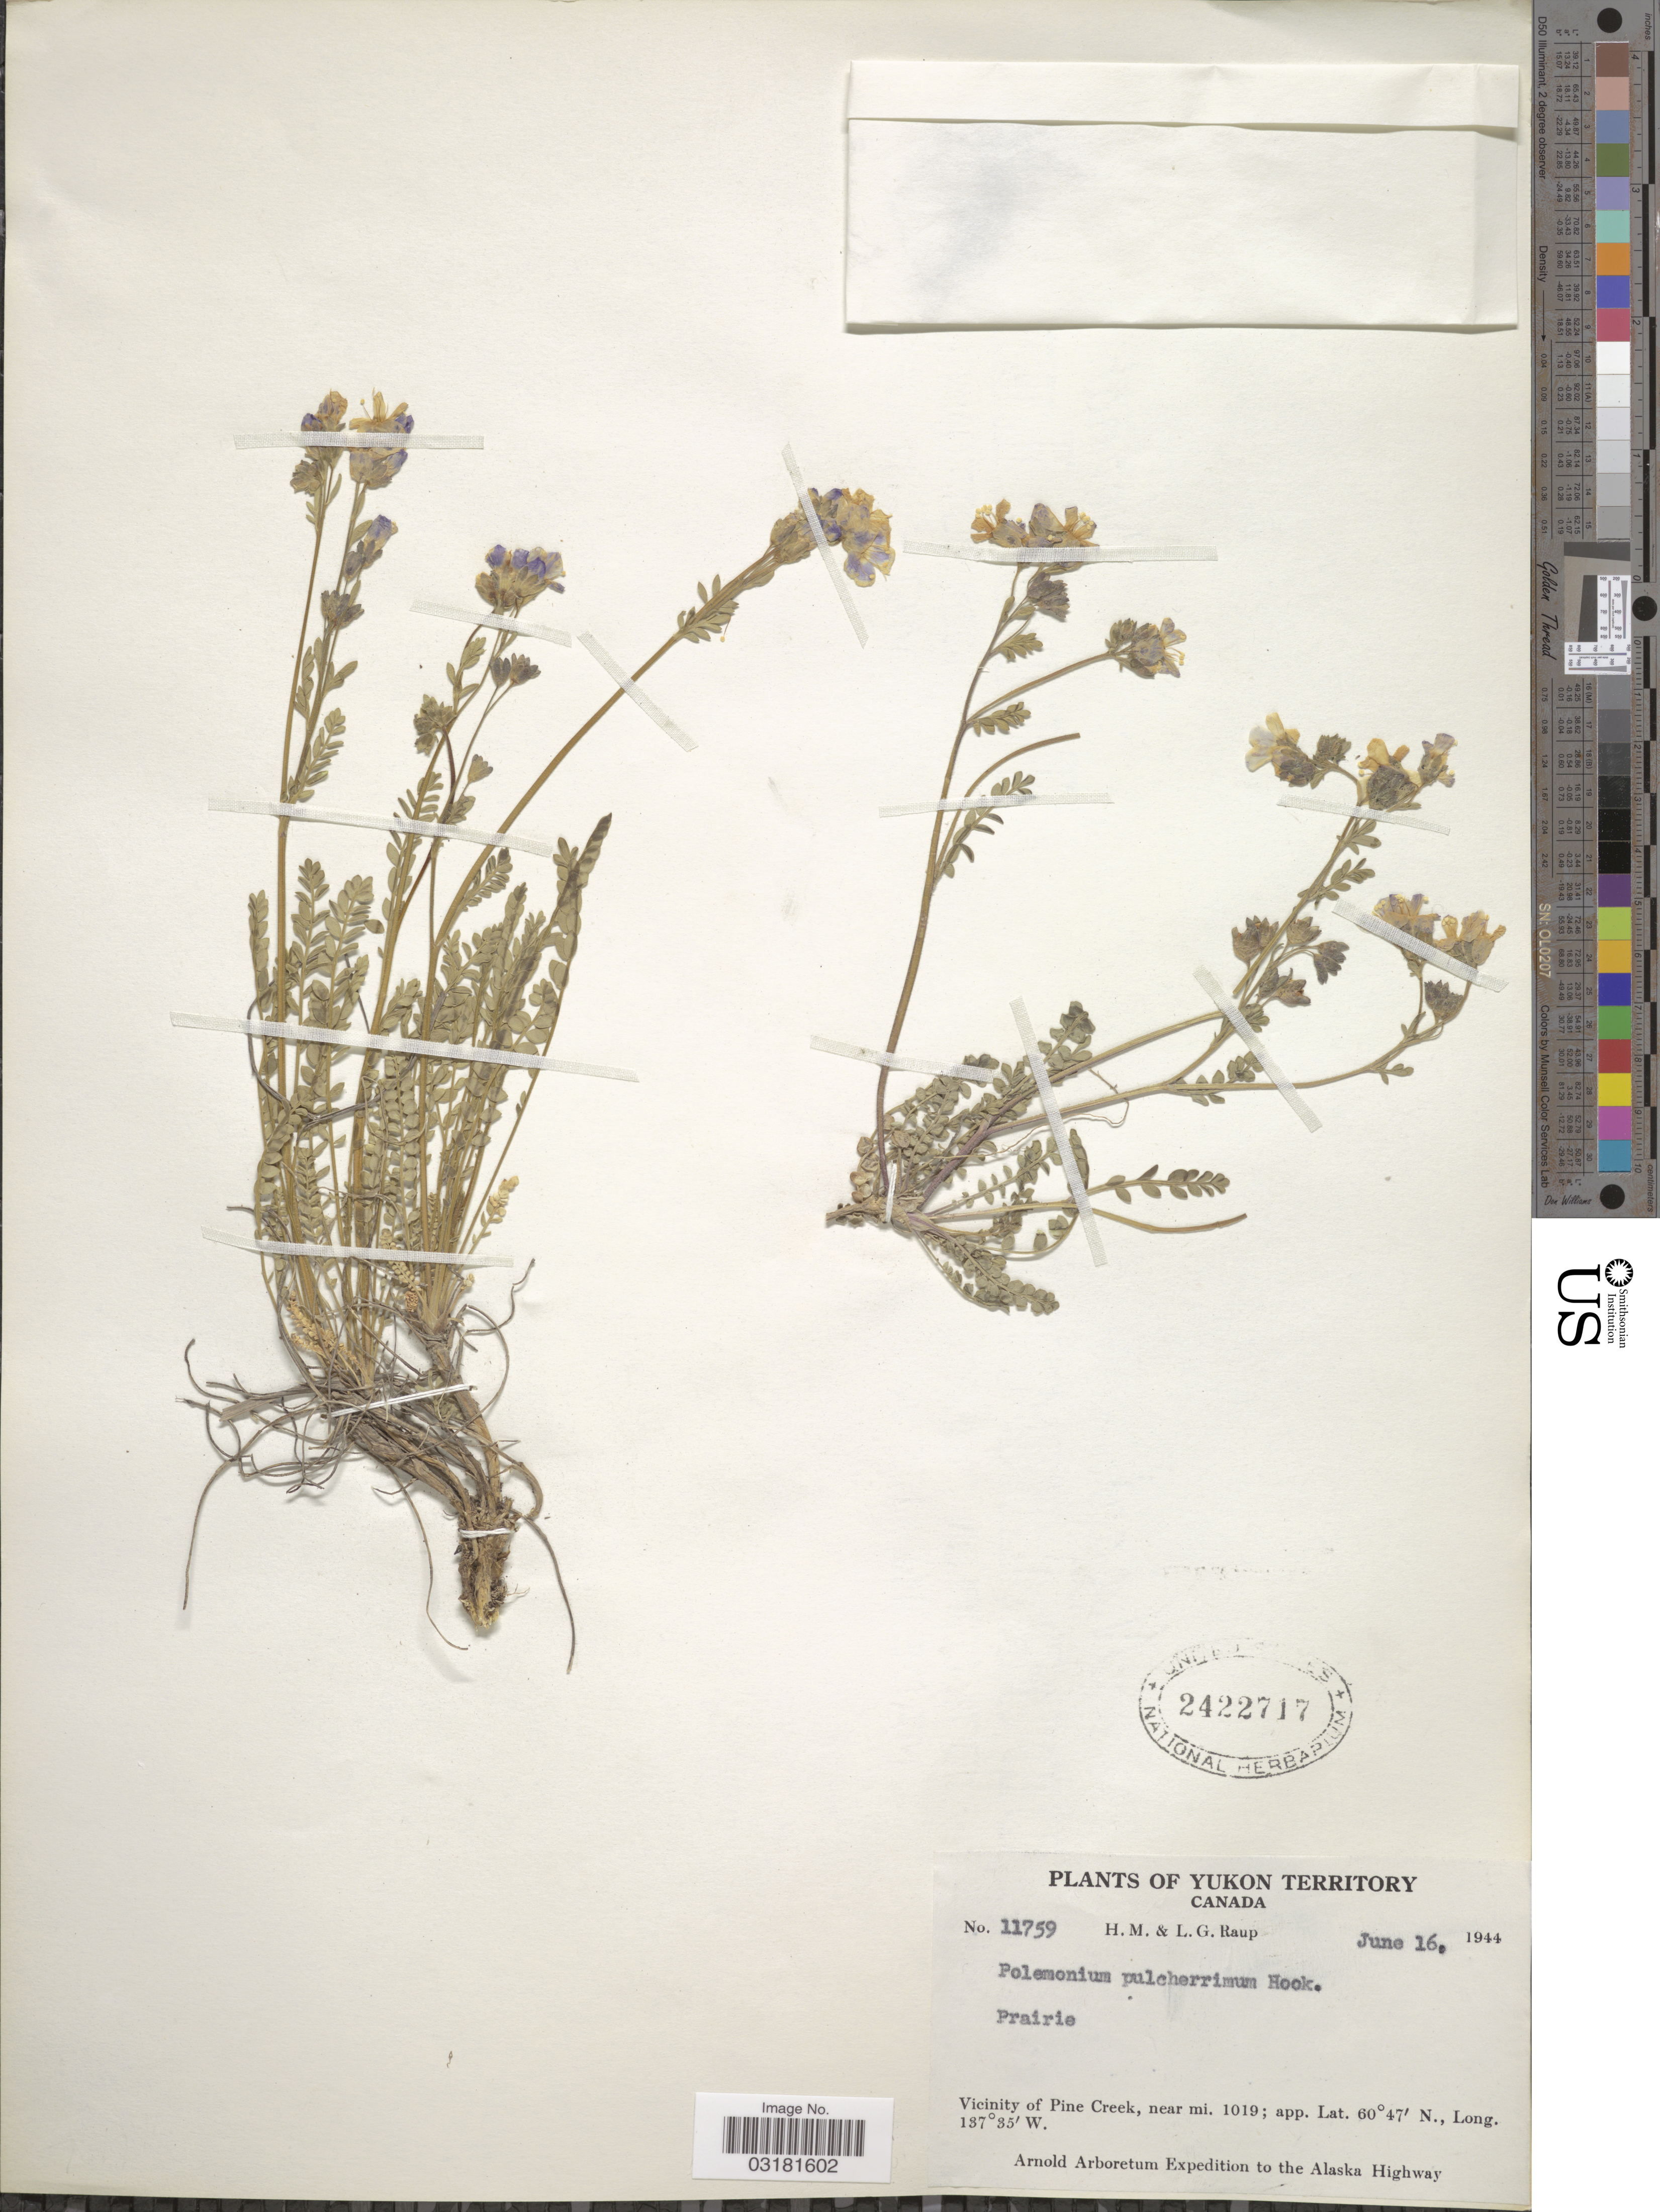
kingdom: Plantae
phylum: Tracheophyta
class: Magnoliopsida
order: Ericales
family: Polemoniaceae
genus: Polemonium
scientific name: Polemonium pulcherrimum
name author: Hook.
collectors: H. Raup & L. Raup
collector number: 11759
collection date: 1944-06-16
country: Canada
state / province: Yukon Territory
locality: Vicinity of Pine Creek, near mi. 1019.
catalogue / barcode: US 2422717